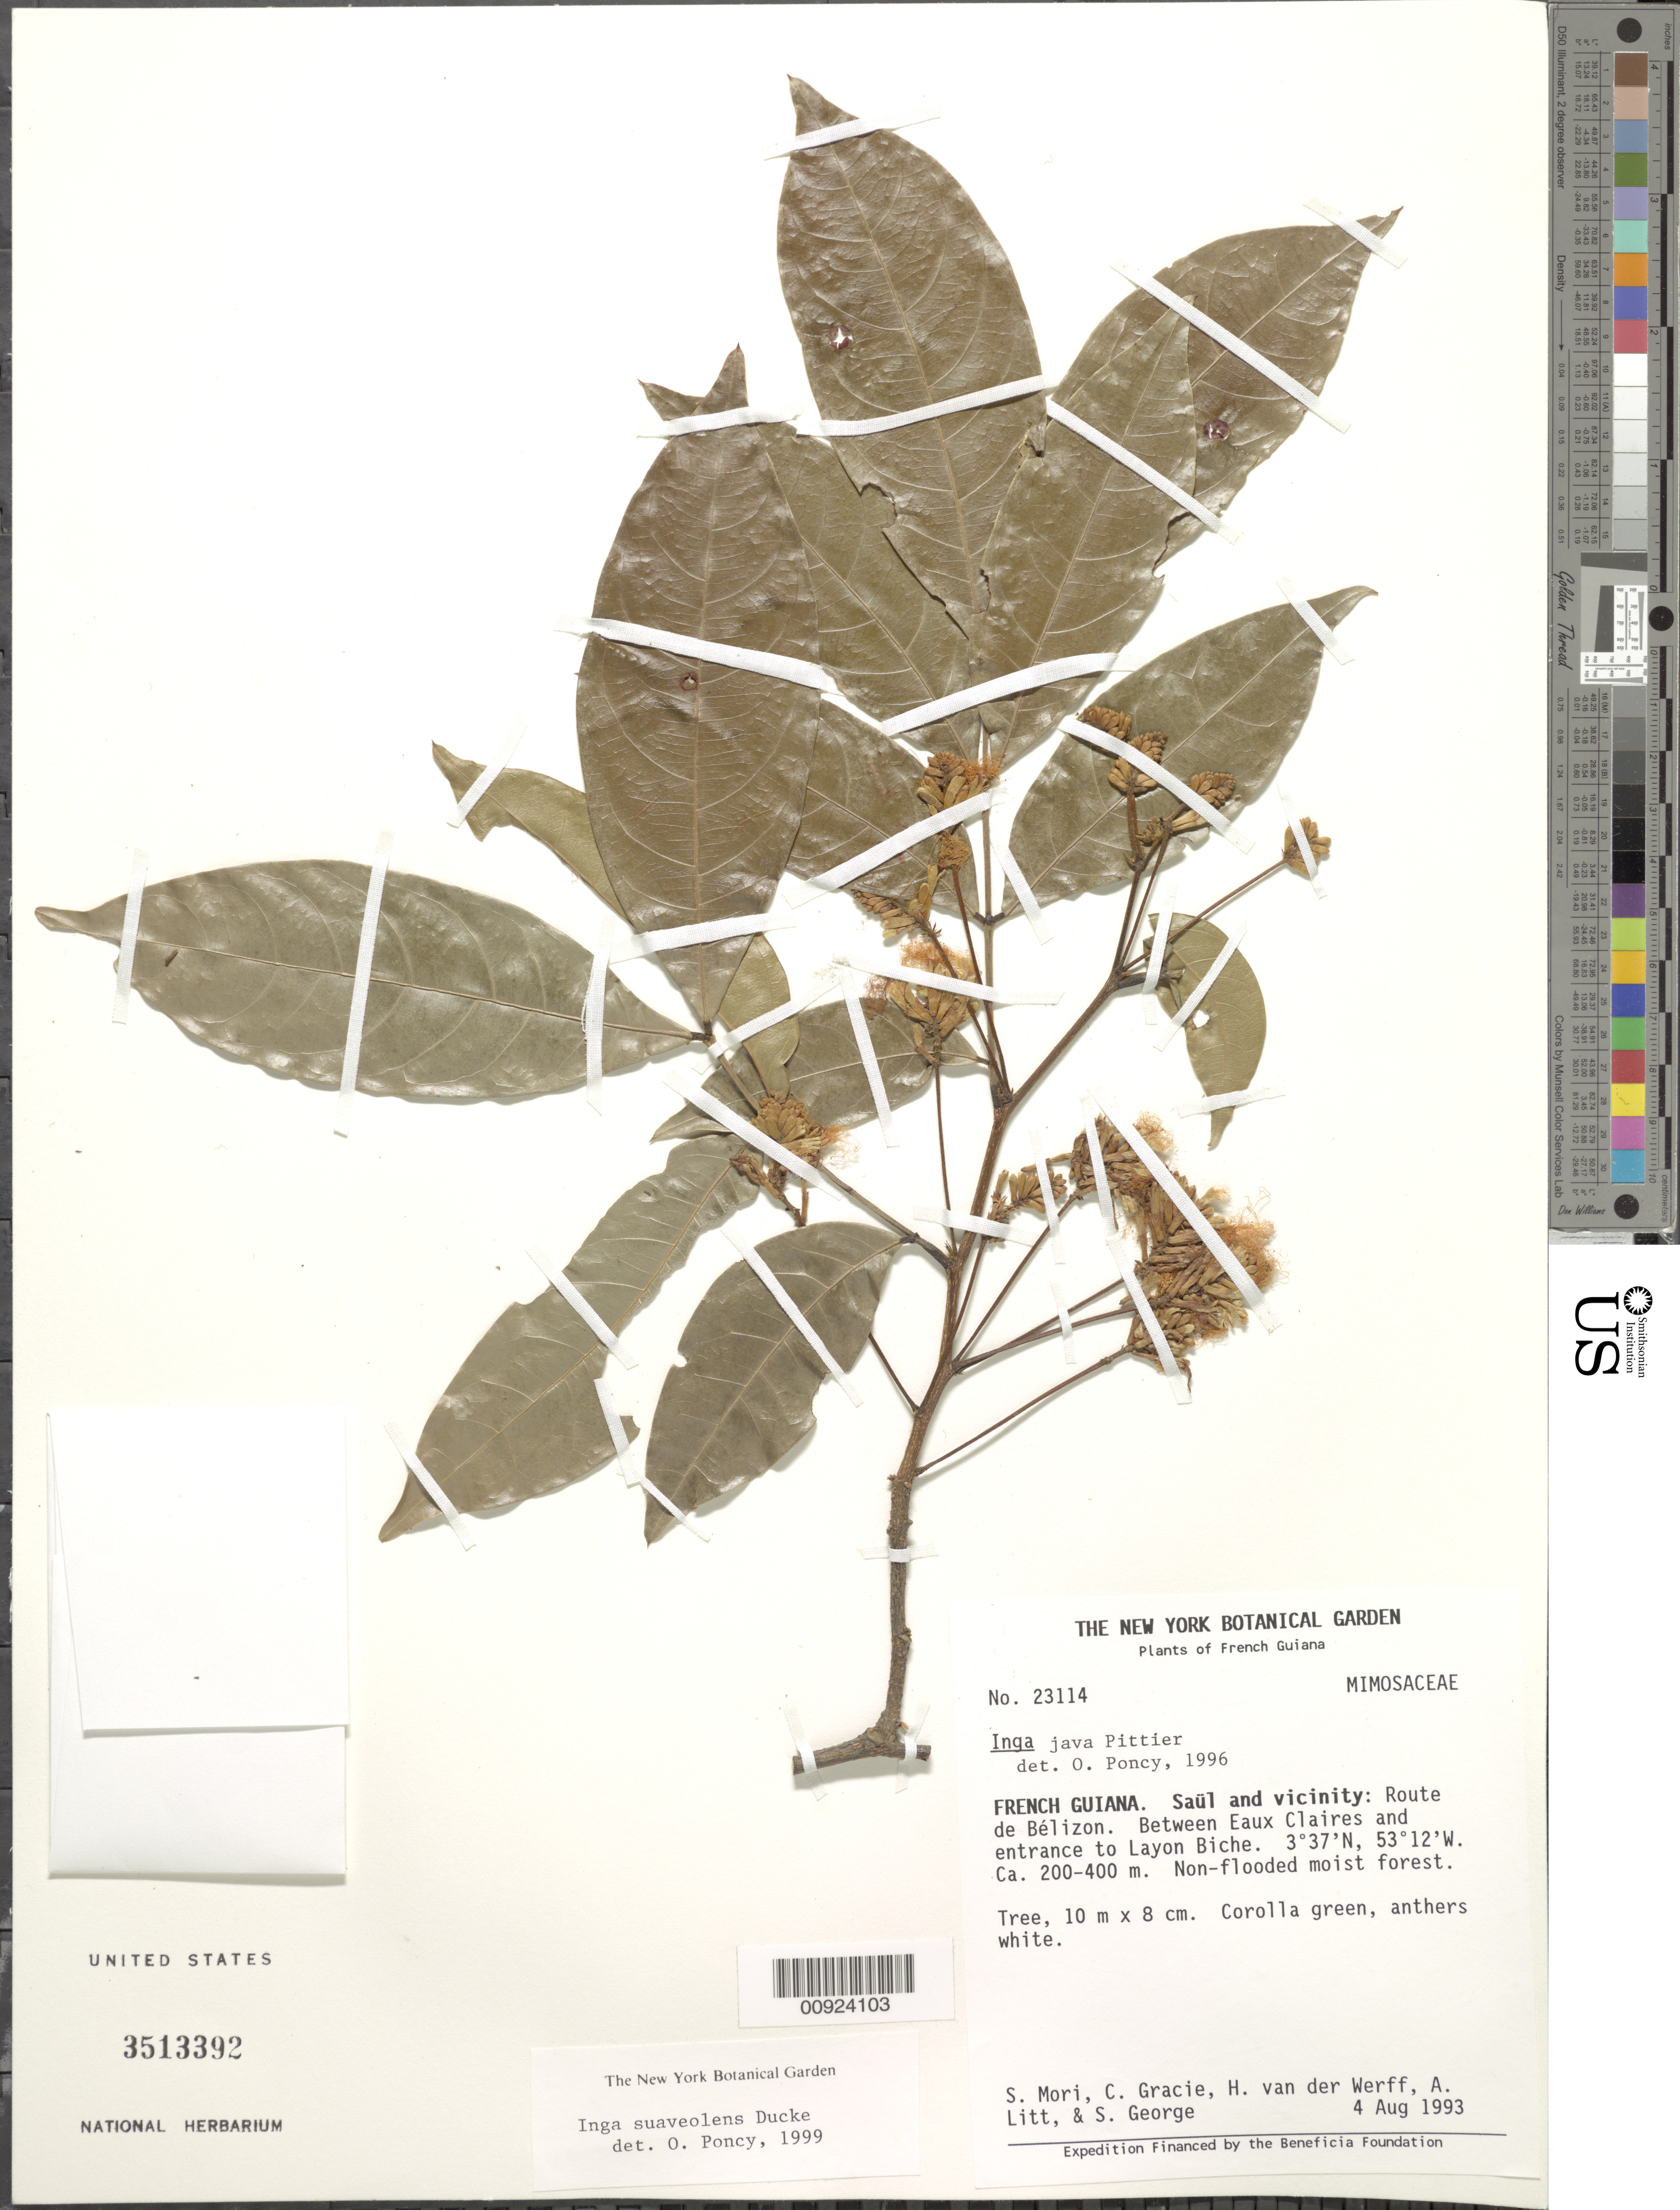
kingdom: Plantae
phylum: Tracheophyta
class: Magnoliopsida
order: Fabales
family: Fabaceae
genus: Inga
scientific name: Inga suaveolens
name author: Ducke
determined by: Poncy, O.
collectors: S. Mori, C. A. Gracie, H. van der Werff, A. Litt & S. George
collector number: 23114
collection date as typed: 4-Aug-93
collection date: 1993-08-04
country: French Guiana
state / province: Saint-Laurent-du-Maroni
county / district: Saül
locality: Saül and vic., Route de Bélizon. Between Eaux Claires and entrance to Layon Biche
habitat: Non-flooded moist forest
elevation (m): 200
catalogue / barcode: US 3513392